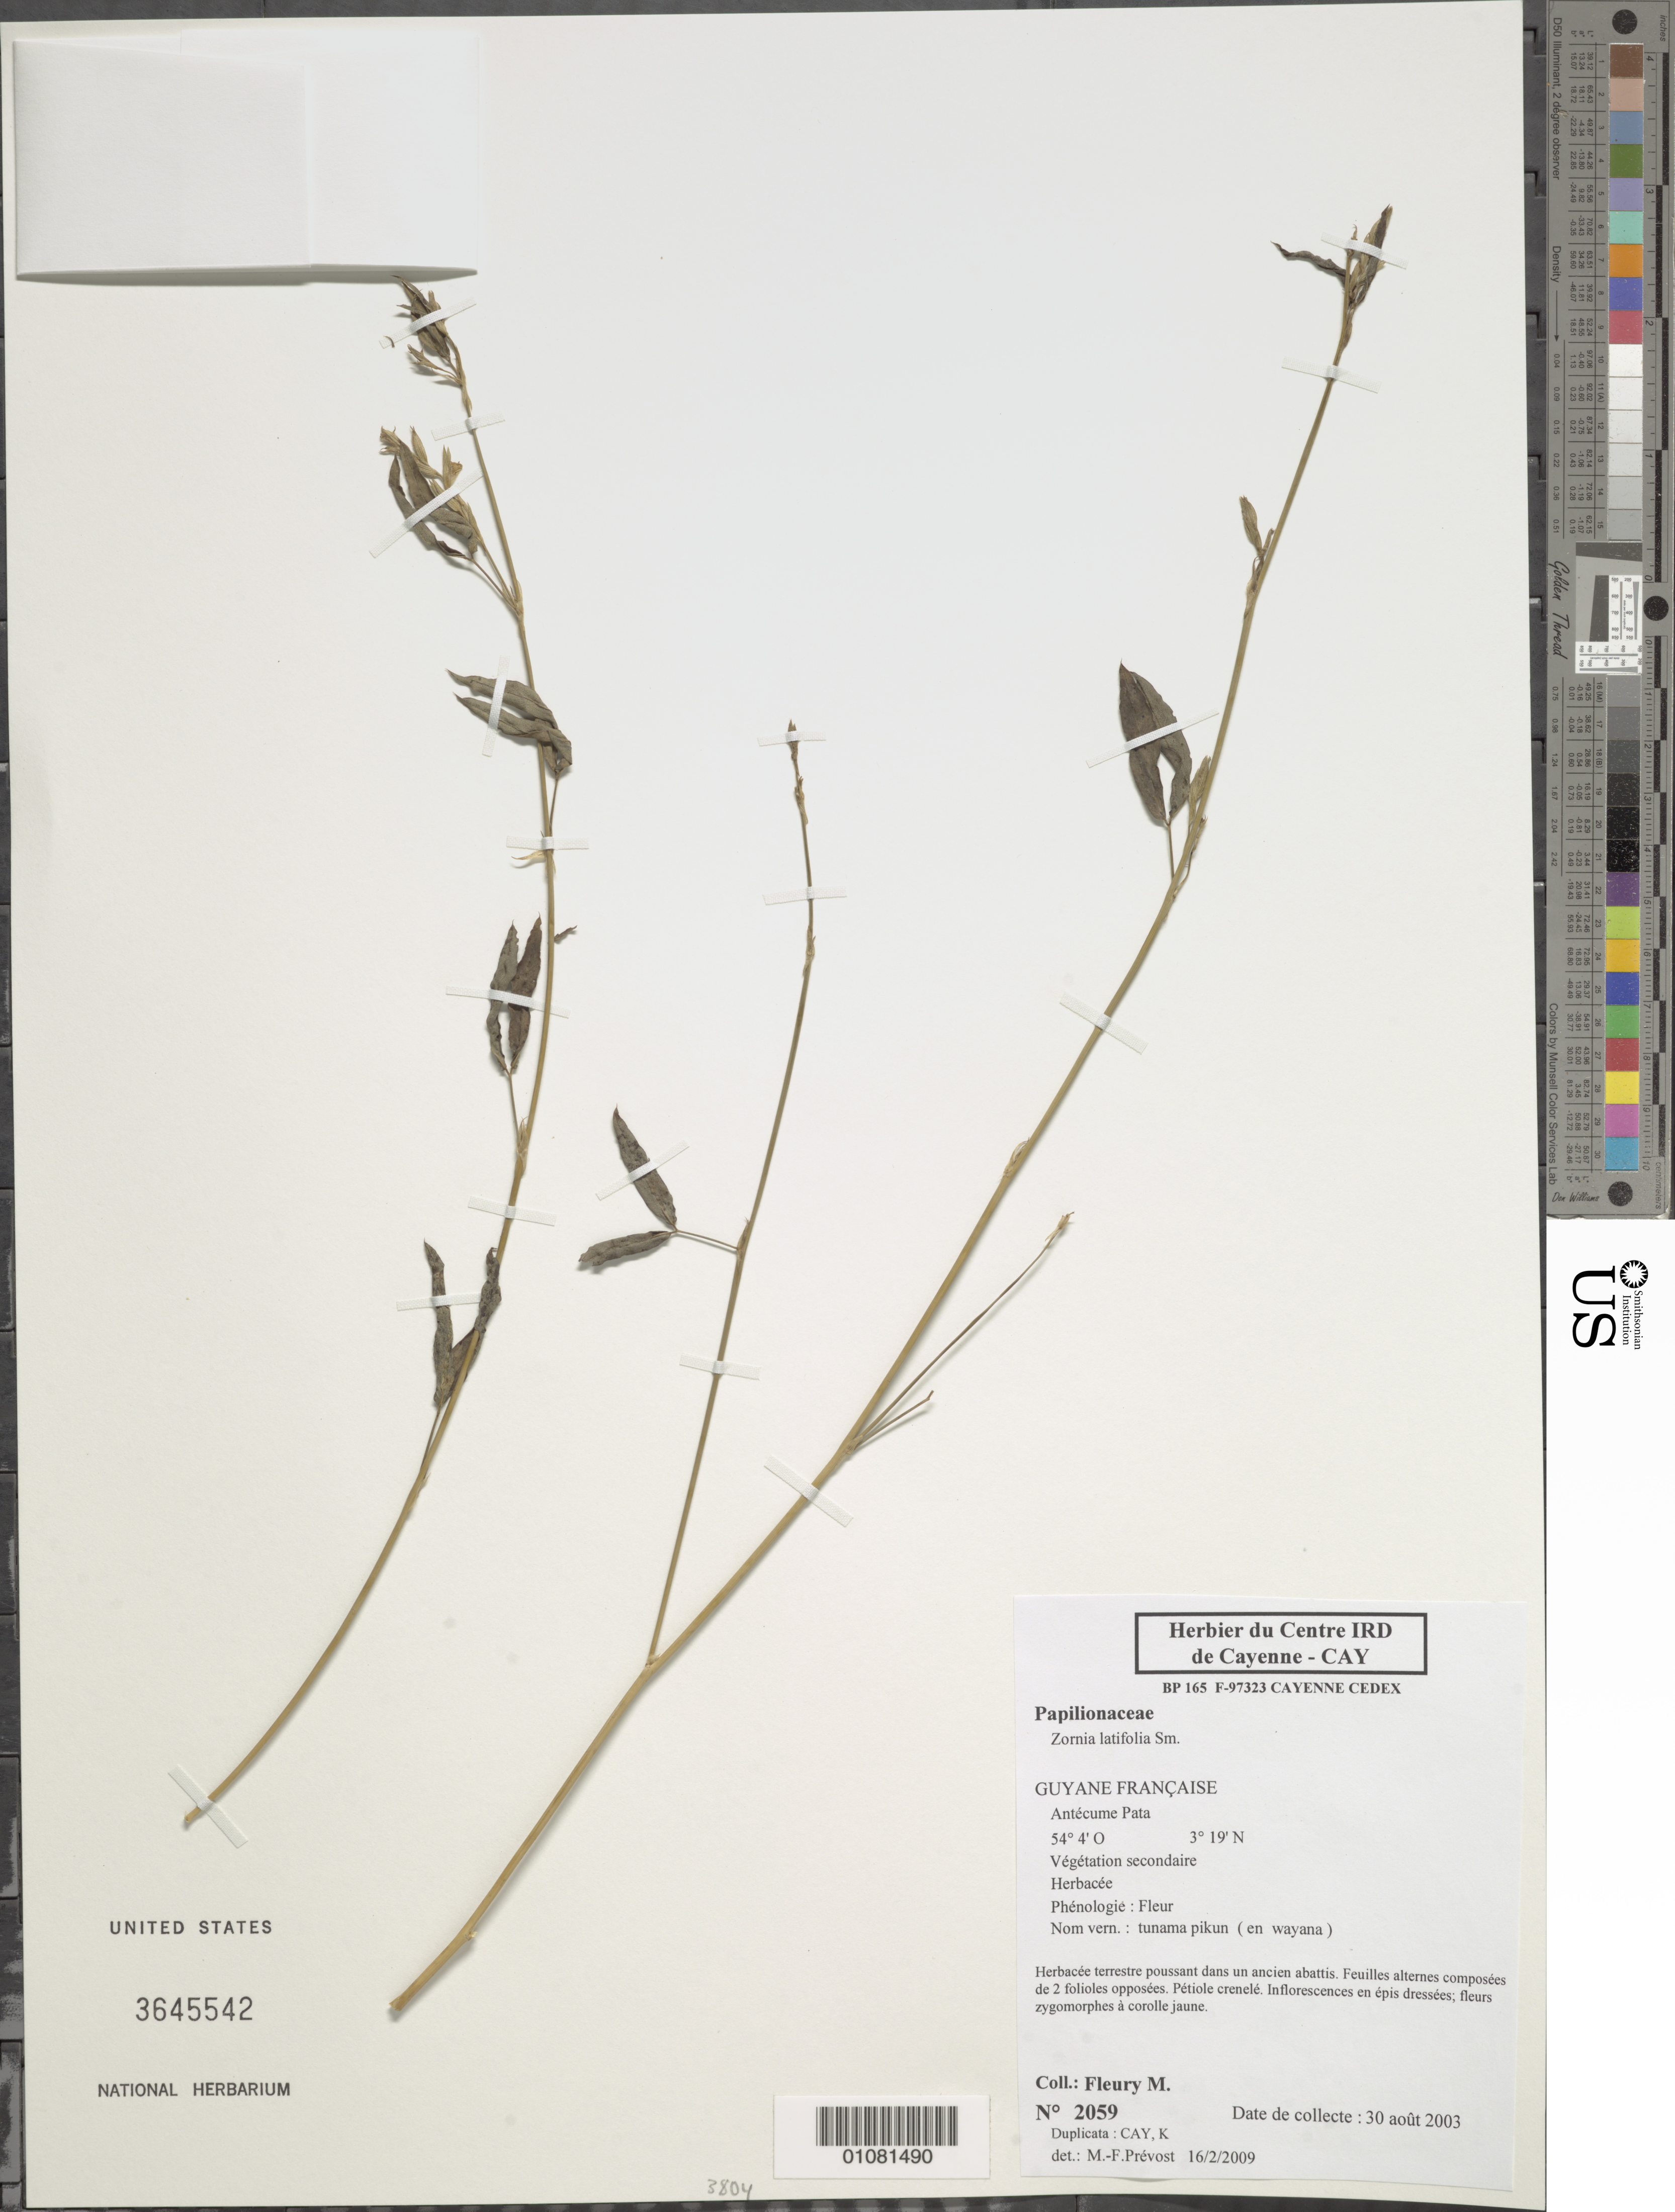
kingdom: Plantae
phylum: Tracheophyta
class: Magnoliopsida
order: Fabales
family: Fabaceae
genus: Zornia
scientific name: Zornia latifolia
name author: Sm.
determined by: Prévost, M.-F.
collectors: M. Fleury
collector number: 2059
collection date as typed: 30-Aug-03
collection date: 2003-08-30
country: French Guiana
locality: Antécume Pata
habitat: Vegetation secondaire; pousant dans un ancien abbatis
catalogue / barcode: US 3645542